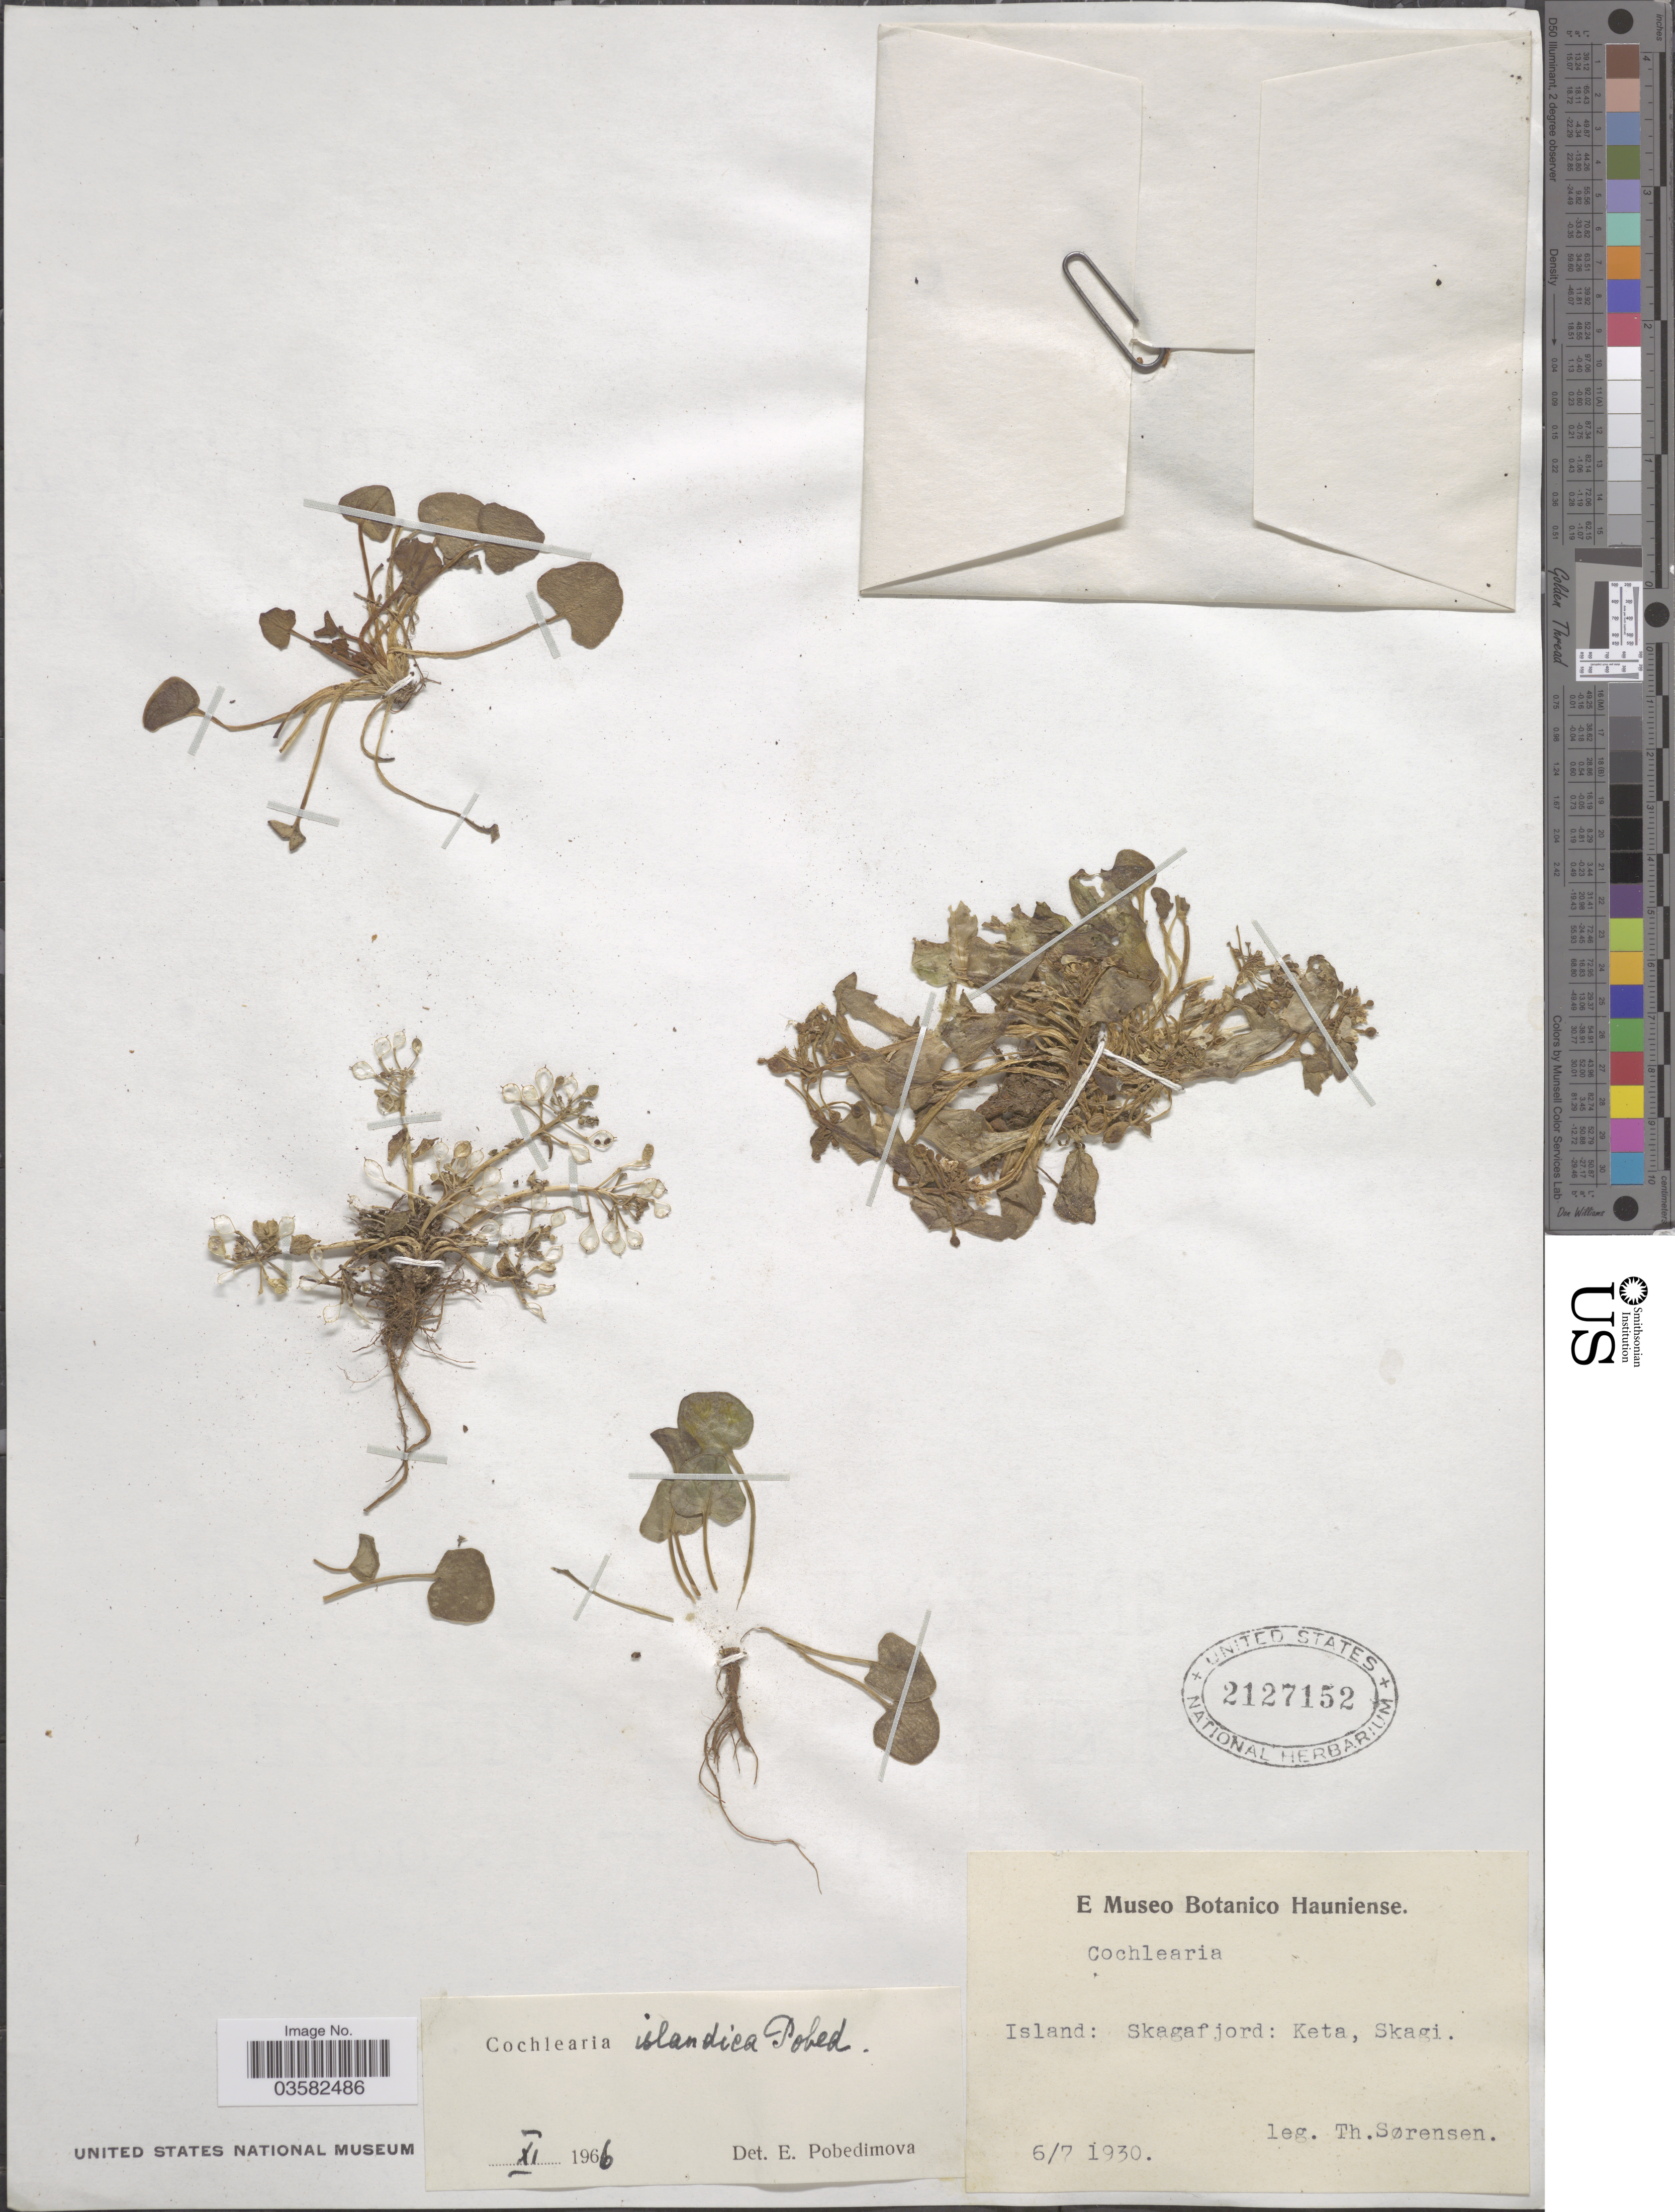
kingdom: Plantae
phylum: Tracheophyta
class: Magnoliopsida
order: Brassicales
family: Brassicaceae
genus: Cochlearia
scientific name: Cochlearia islandica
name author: Pobed.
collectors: T. Sorensen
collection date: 1930-07-06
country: Iceland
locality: Island: Skagafjord: Keta, Skagi.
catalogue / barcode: US 2127152